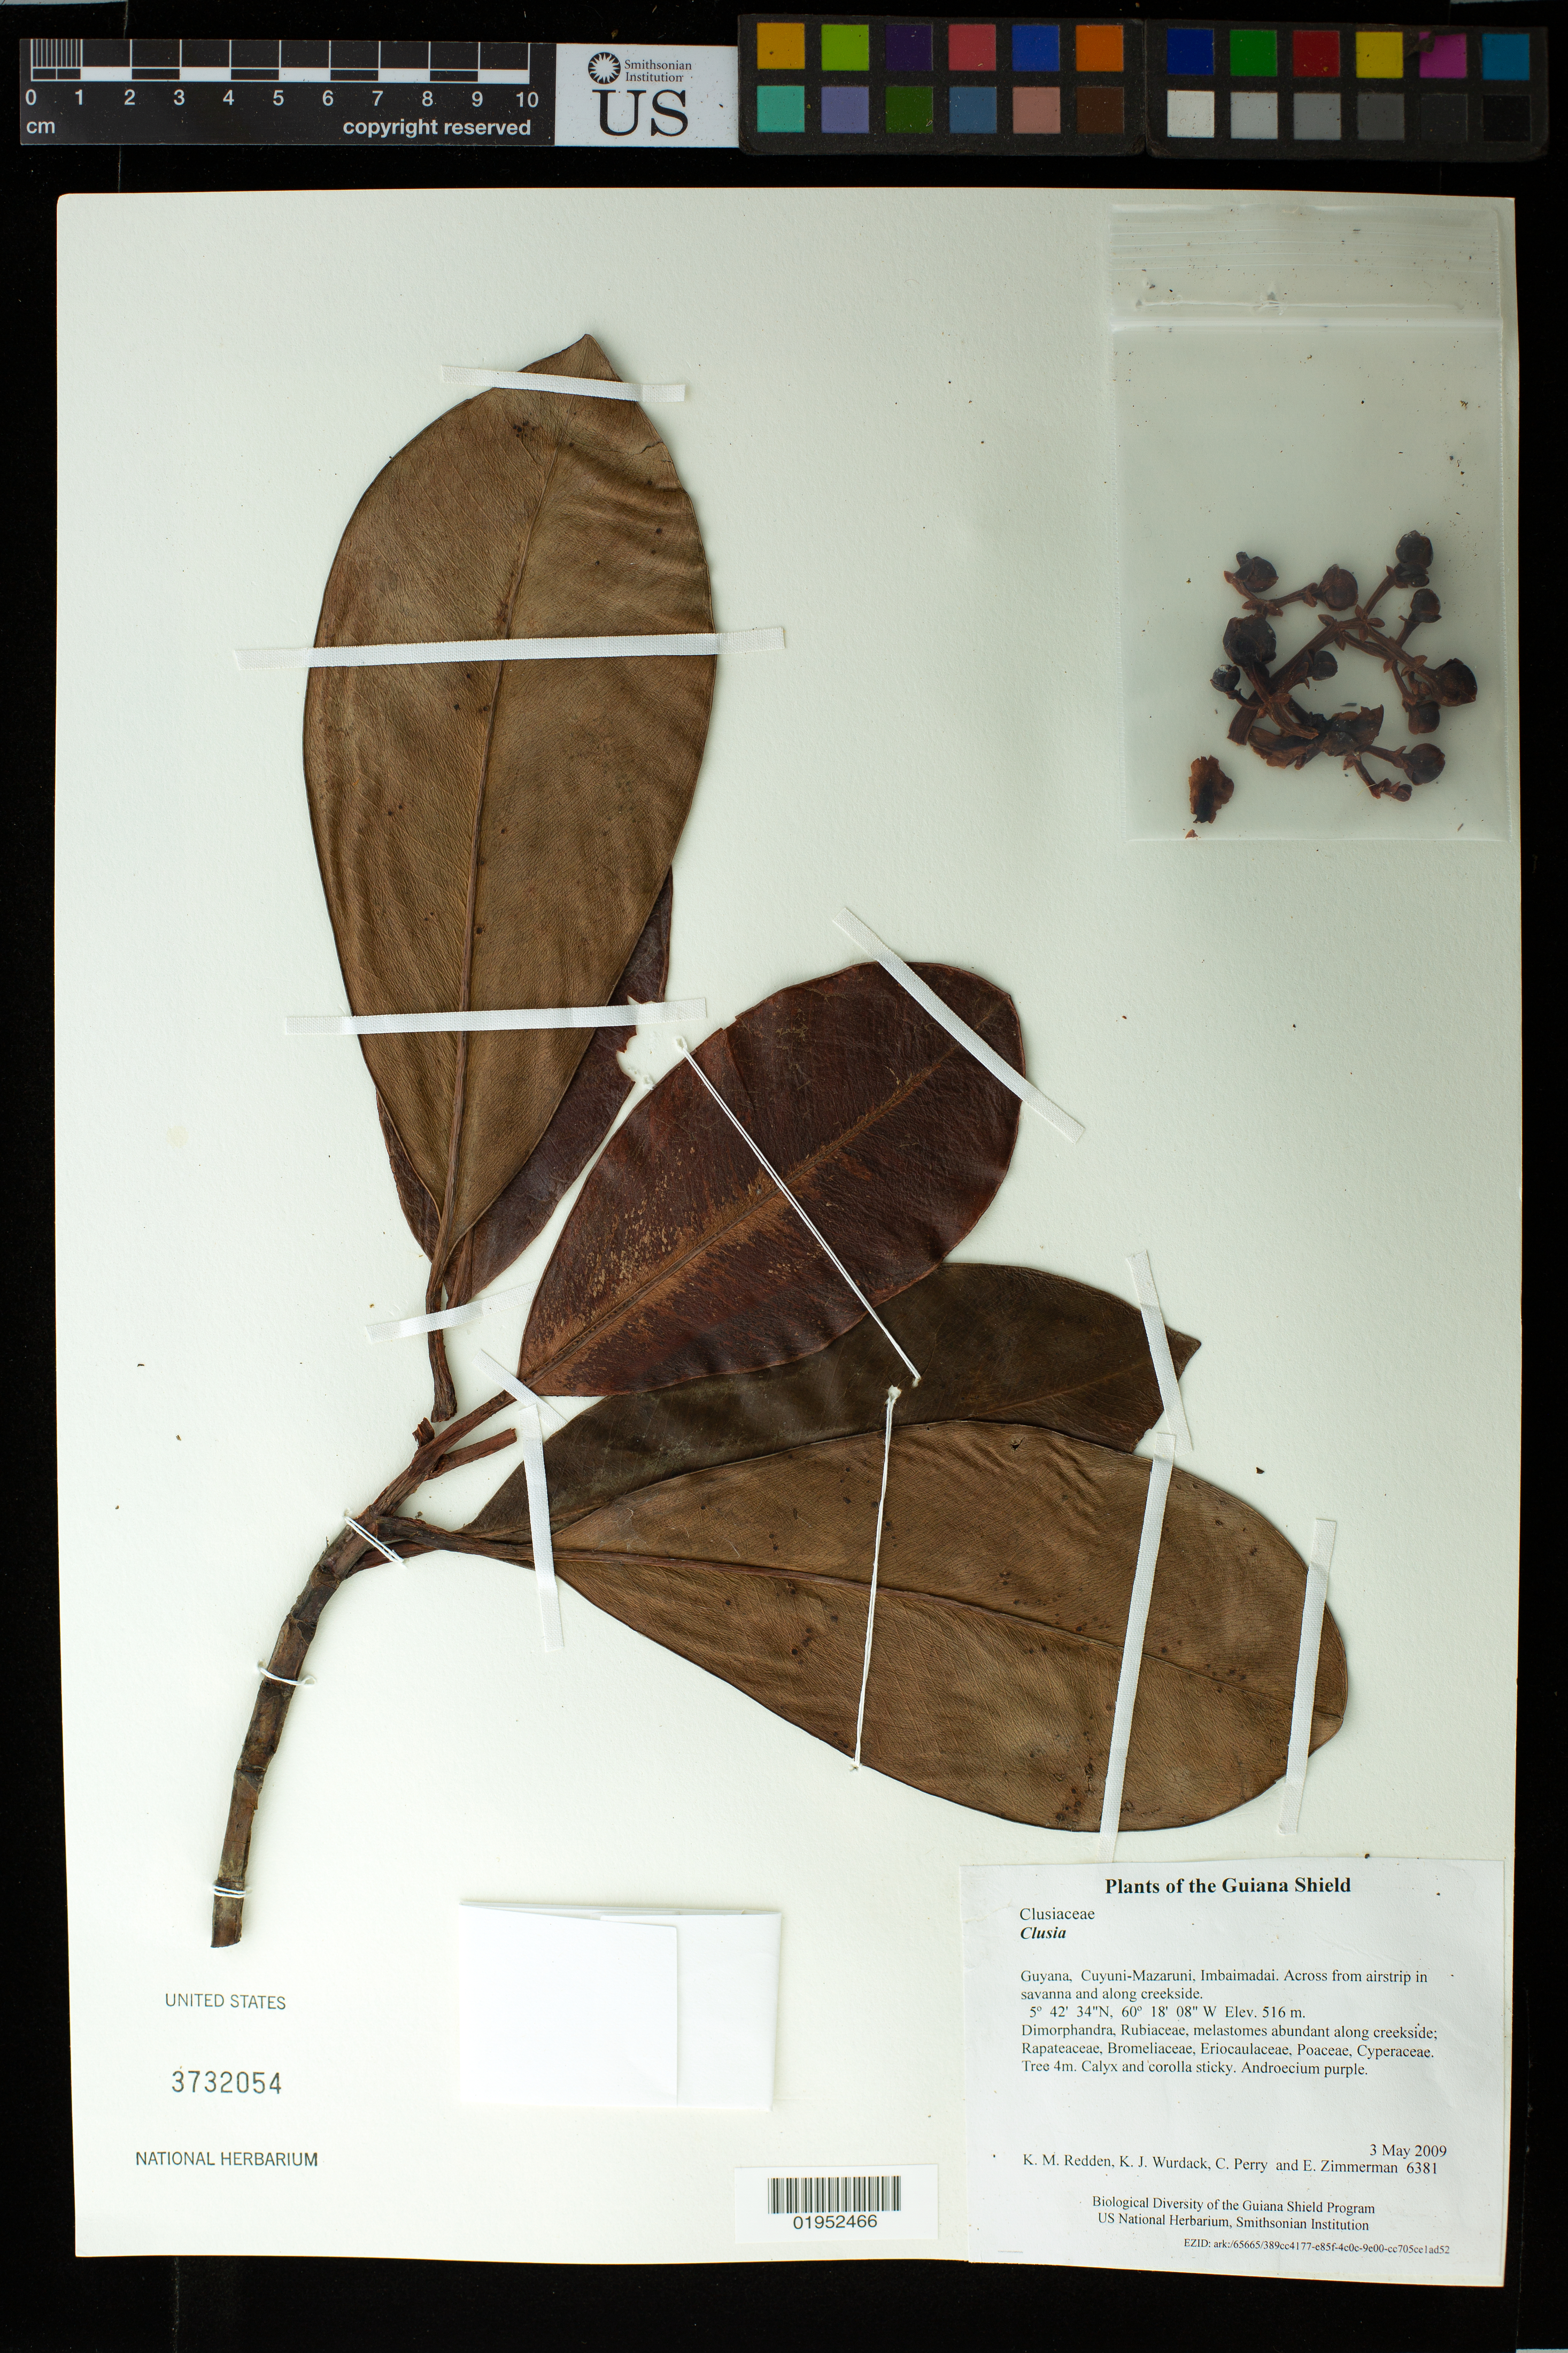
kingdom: Plantae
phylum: Tracheophyta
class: Magnoliopsida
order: Malpighiales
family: Clusiaceae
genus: Clusia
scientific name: Clusia sp.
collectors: K. M. Redden, K. Wurdack, C. Perry & E. Zimmerman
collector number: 6381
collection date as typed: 3 May 2009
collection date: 2009-05-03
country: Guyana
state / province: Cuyuni-Mazaruni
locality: Imbaimadai. Across from airstrip in savanna and along creekside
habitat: Dimorphandra, Rubiaceae, melastomes abundant along creekside; Rapateaceae, Bromeliaceae, Eriocaulaceae, Poaceae, Cyperaceae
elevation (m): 516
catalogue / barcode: US 3732054